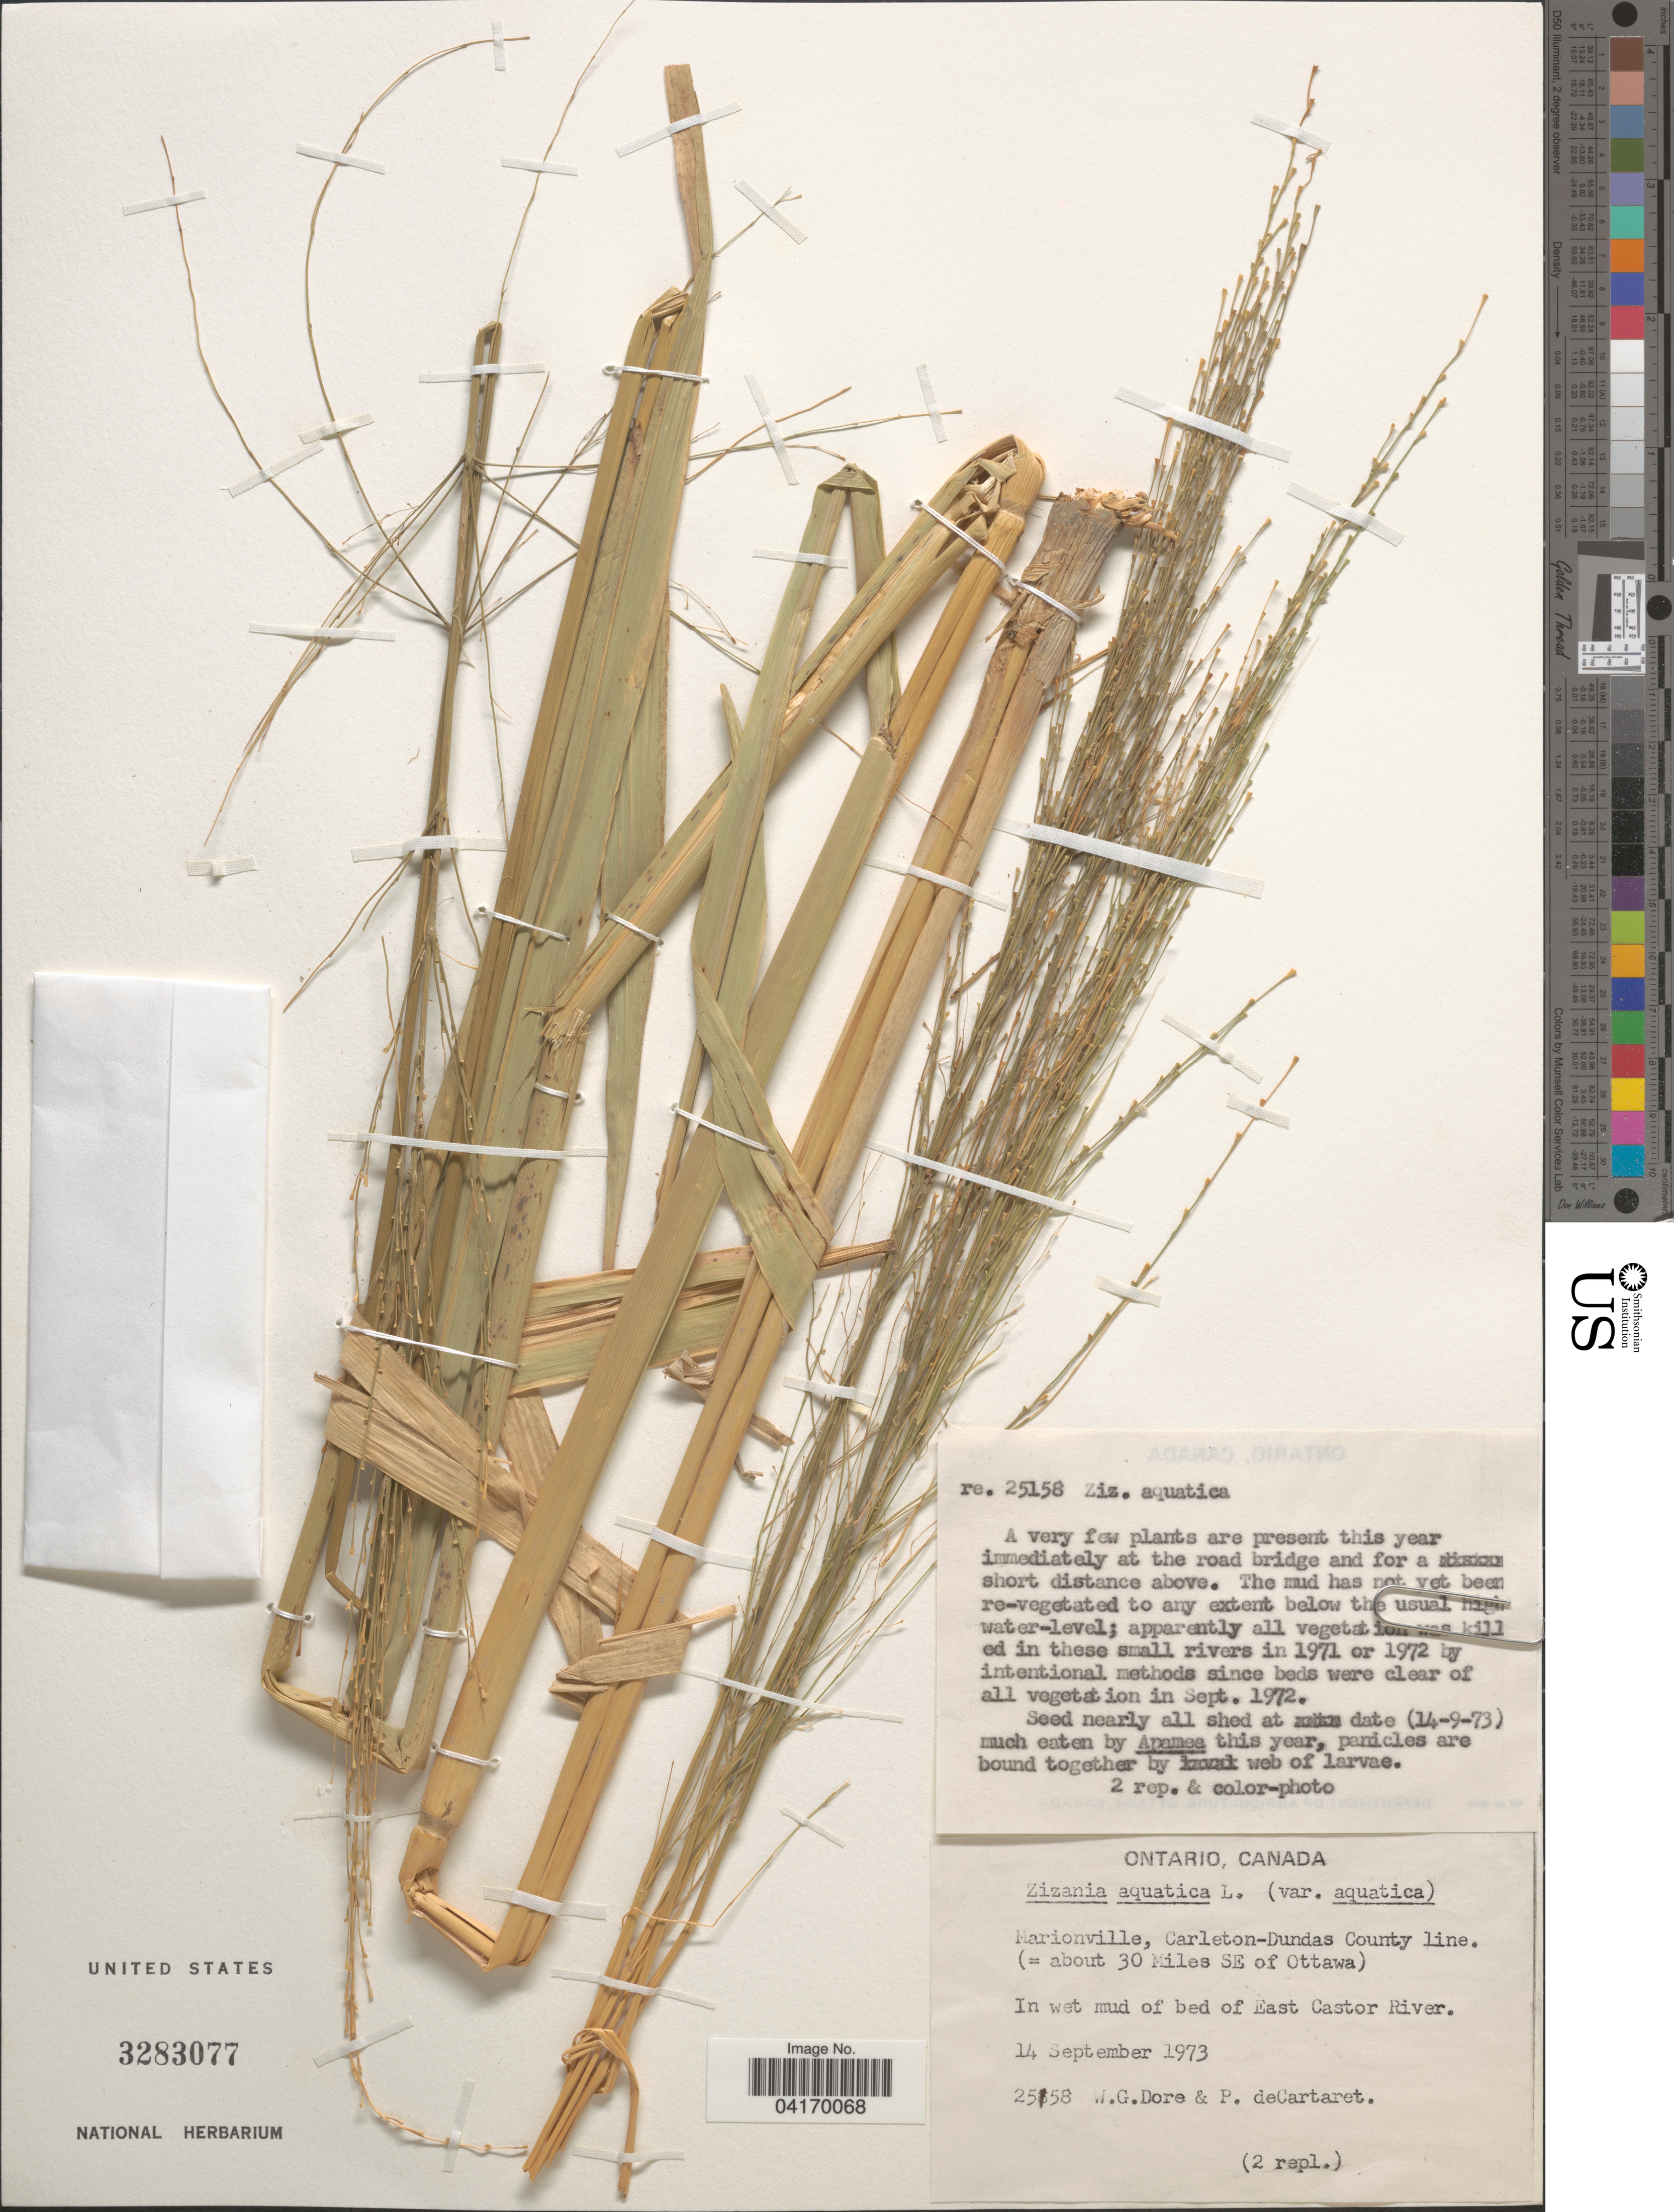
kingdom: Plantae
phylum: Tracheophyta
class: Liliopsida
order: Poales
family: Poaceae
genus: Zizania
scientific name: Zizania aquatica var. aquatica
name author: L.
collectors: W. Dore & P. DeCartaret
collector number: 25158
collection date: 1973-09-14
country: Canada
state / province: Ontario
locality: Marionville, Carleton-Dundas County line. (= about 30 Mile SE of Ottawa). In wet mud of bed of East Castor River.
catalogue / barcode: US 3283077